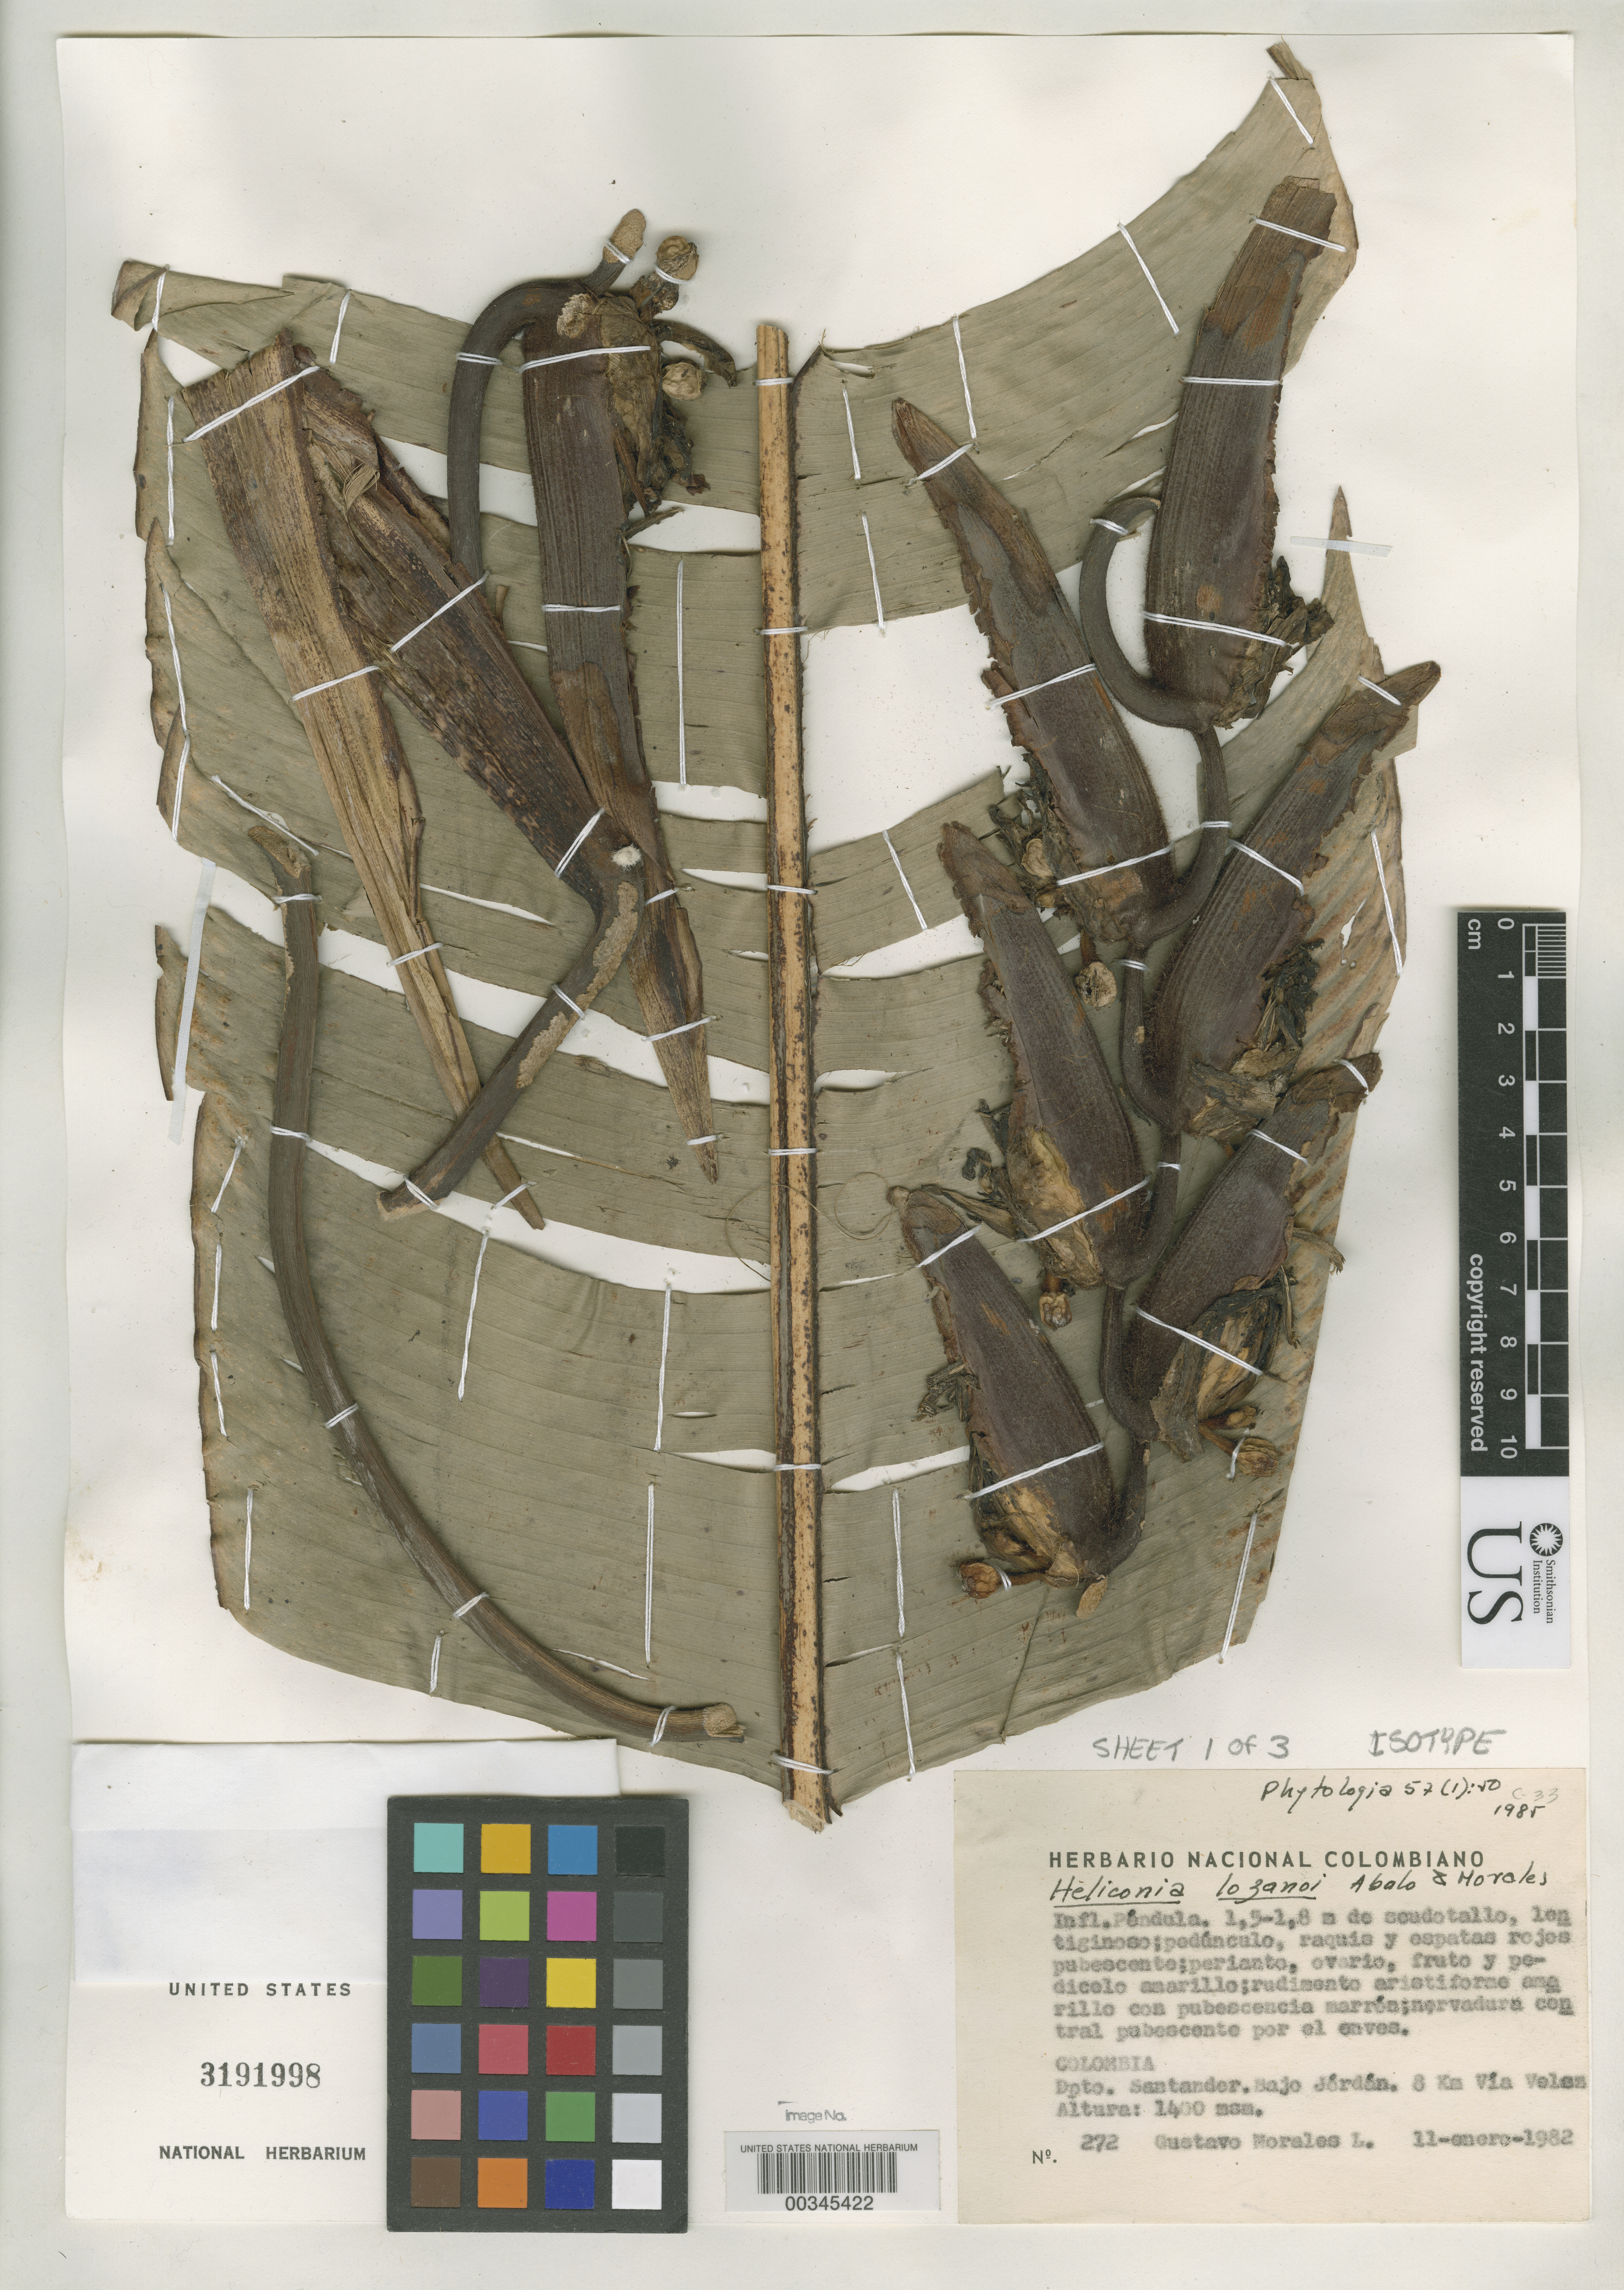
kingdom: Plantae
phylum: Tracheophyta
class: Liliopsida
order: Zingiberales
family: Heliconiaceae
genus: Heliconia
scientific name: Heliconia lozanoi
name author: Abalo & G. Morales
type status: Isotype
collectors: G. Morales L.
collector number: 272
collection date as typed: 11 Jan 1982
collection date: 1982-01-11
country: Colombia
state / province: Santander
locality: Bajo Jordan, 8 km via Velez Altura.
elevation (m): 1400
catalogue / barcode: US 3191998